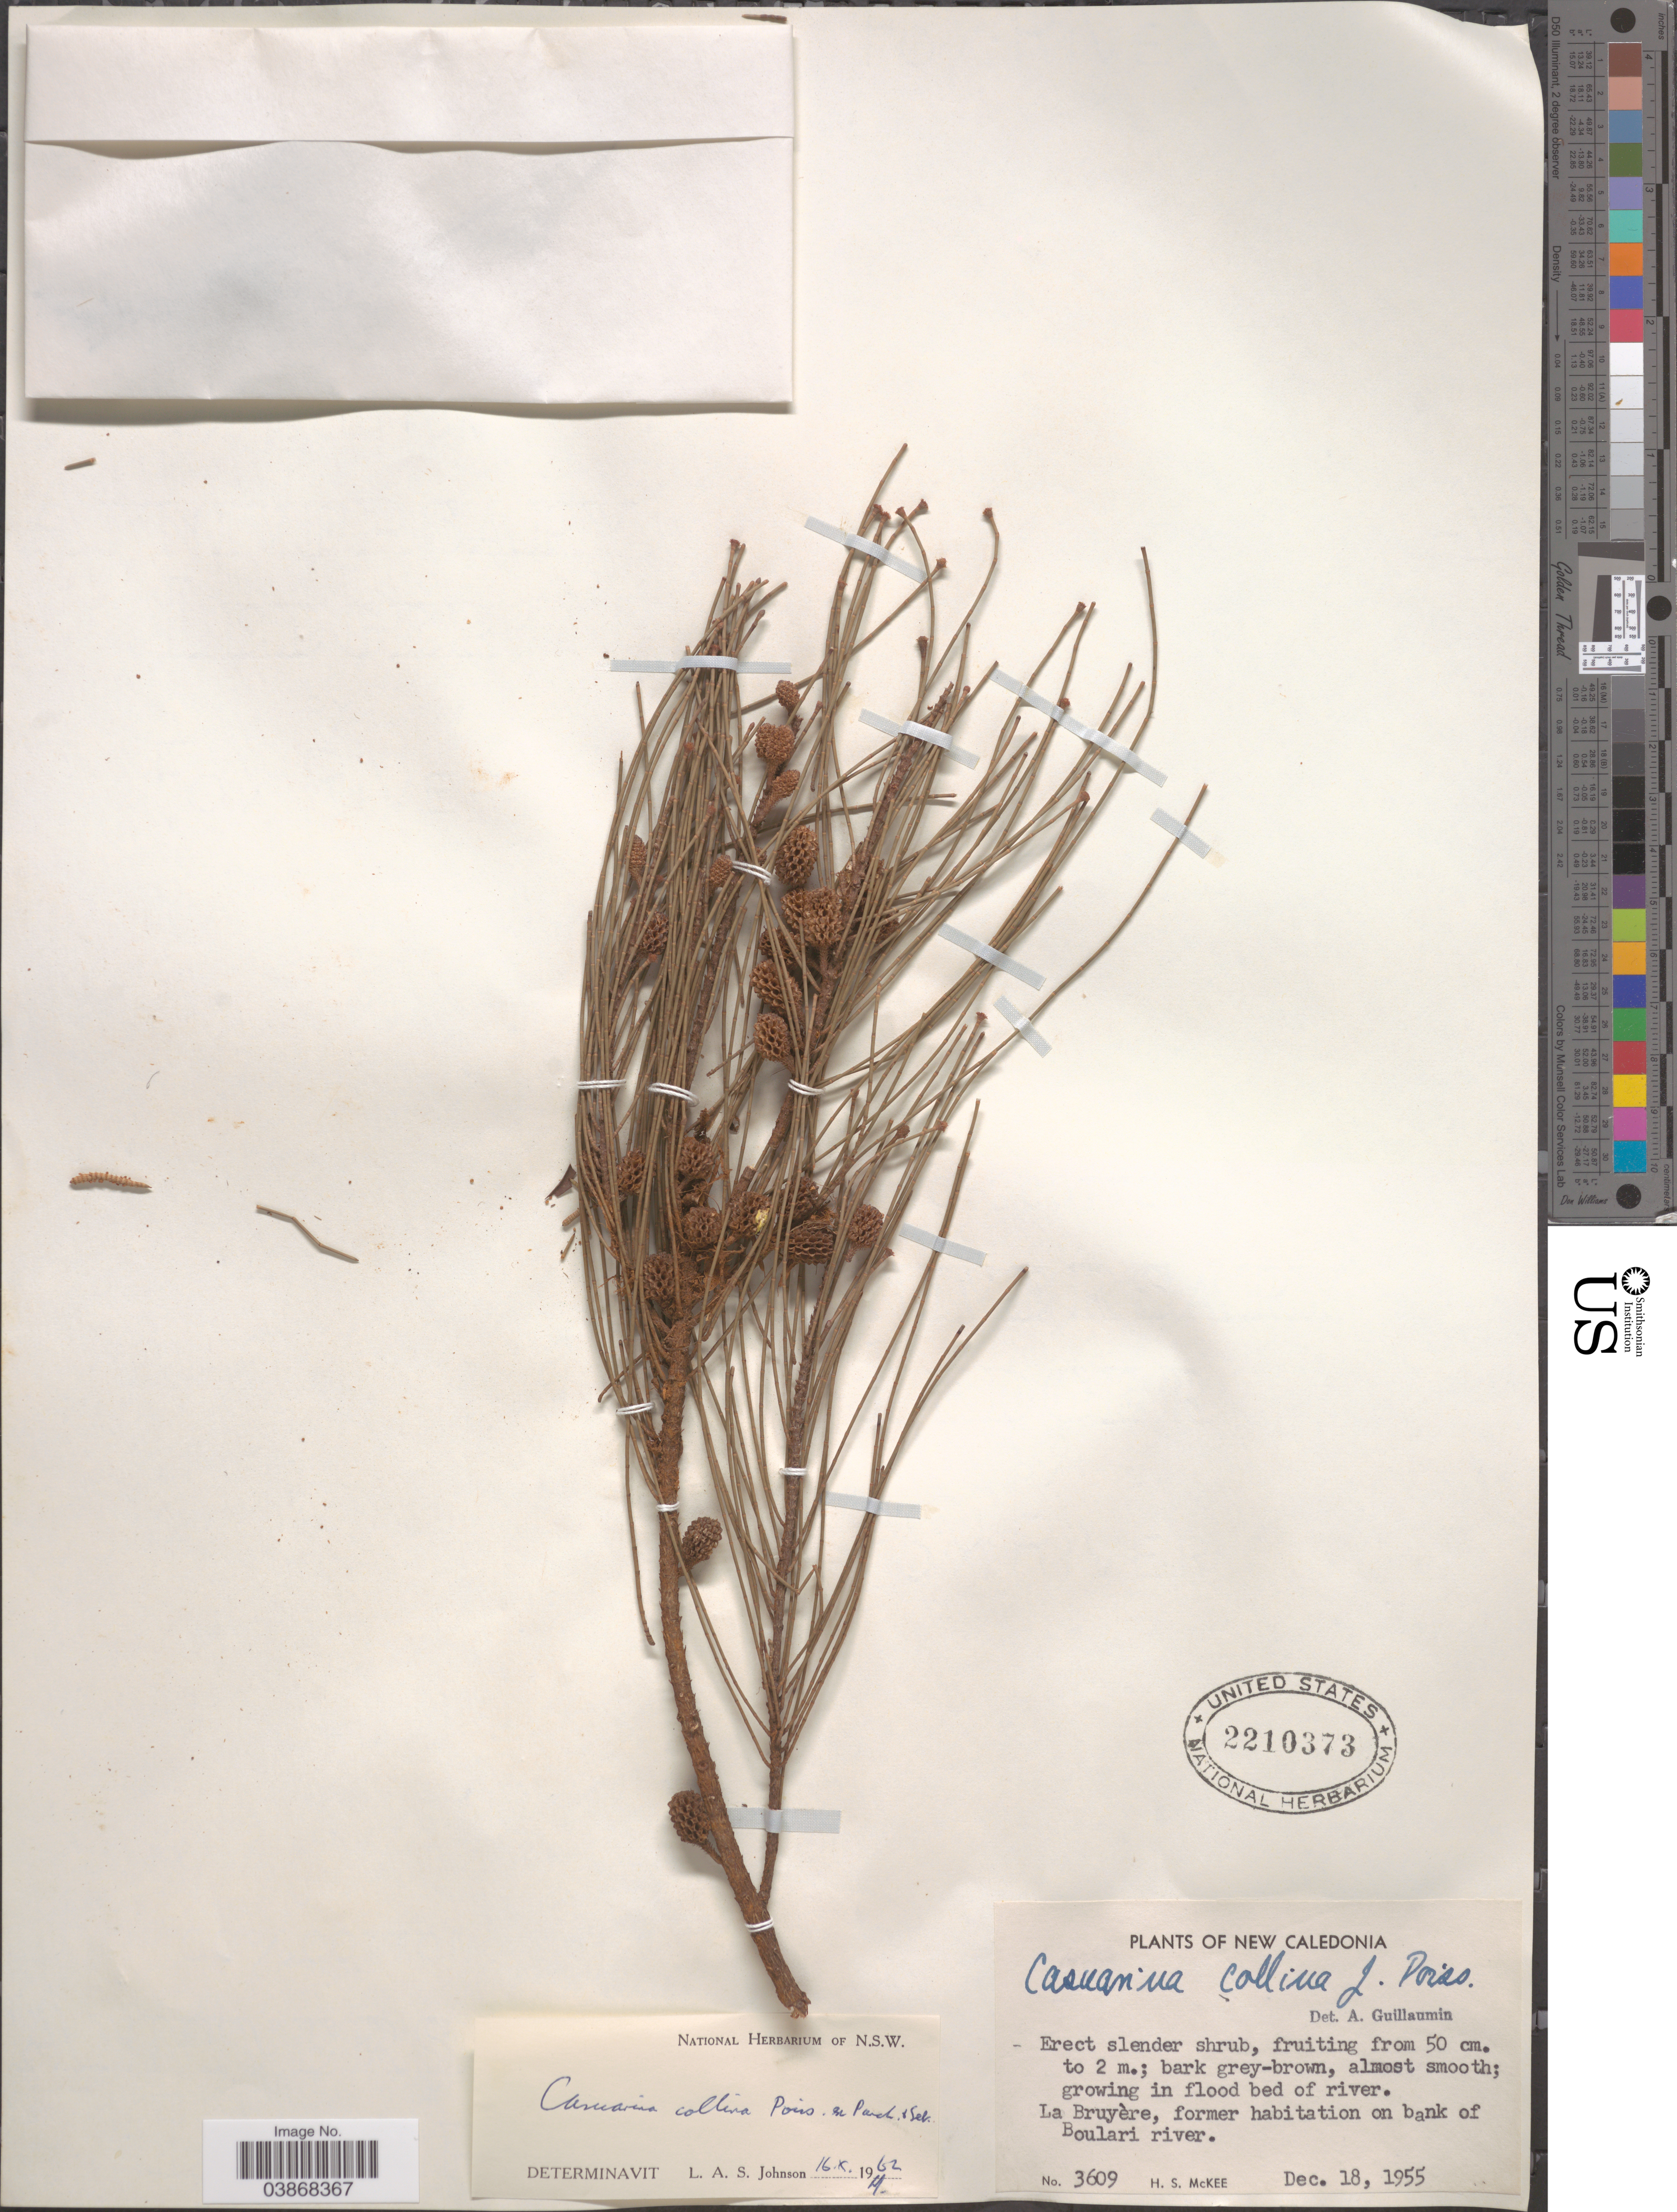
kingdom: Plantae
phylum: Tracheophyta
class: Magnoliopsida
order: Fagales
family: Casuarinaceae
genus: Casuarina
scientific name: Casuarina collina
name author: J. Poiss. ex Pancher & Sebert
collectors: H. S. McKee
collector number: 3609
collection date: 1955-12-18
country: New Caledonia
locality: La Bruyère, former habitation on bank of Boulari river.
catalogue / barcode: US 2210373